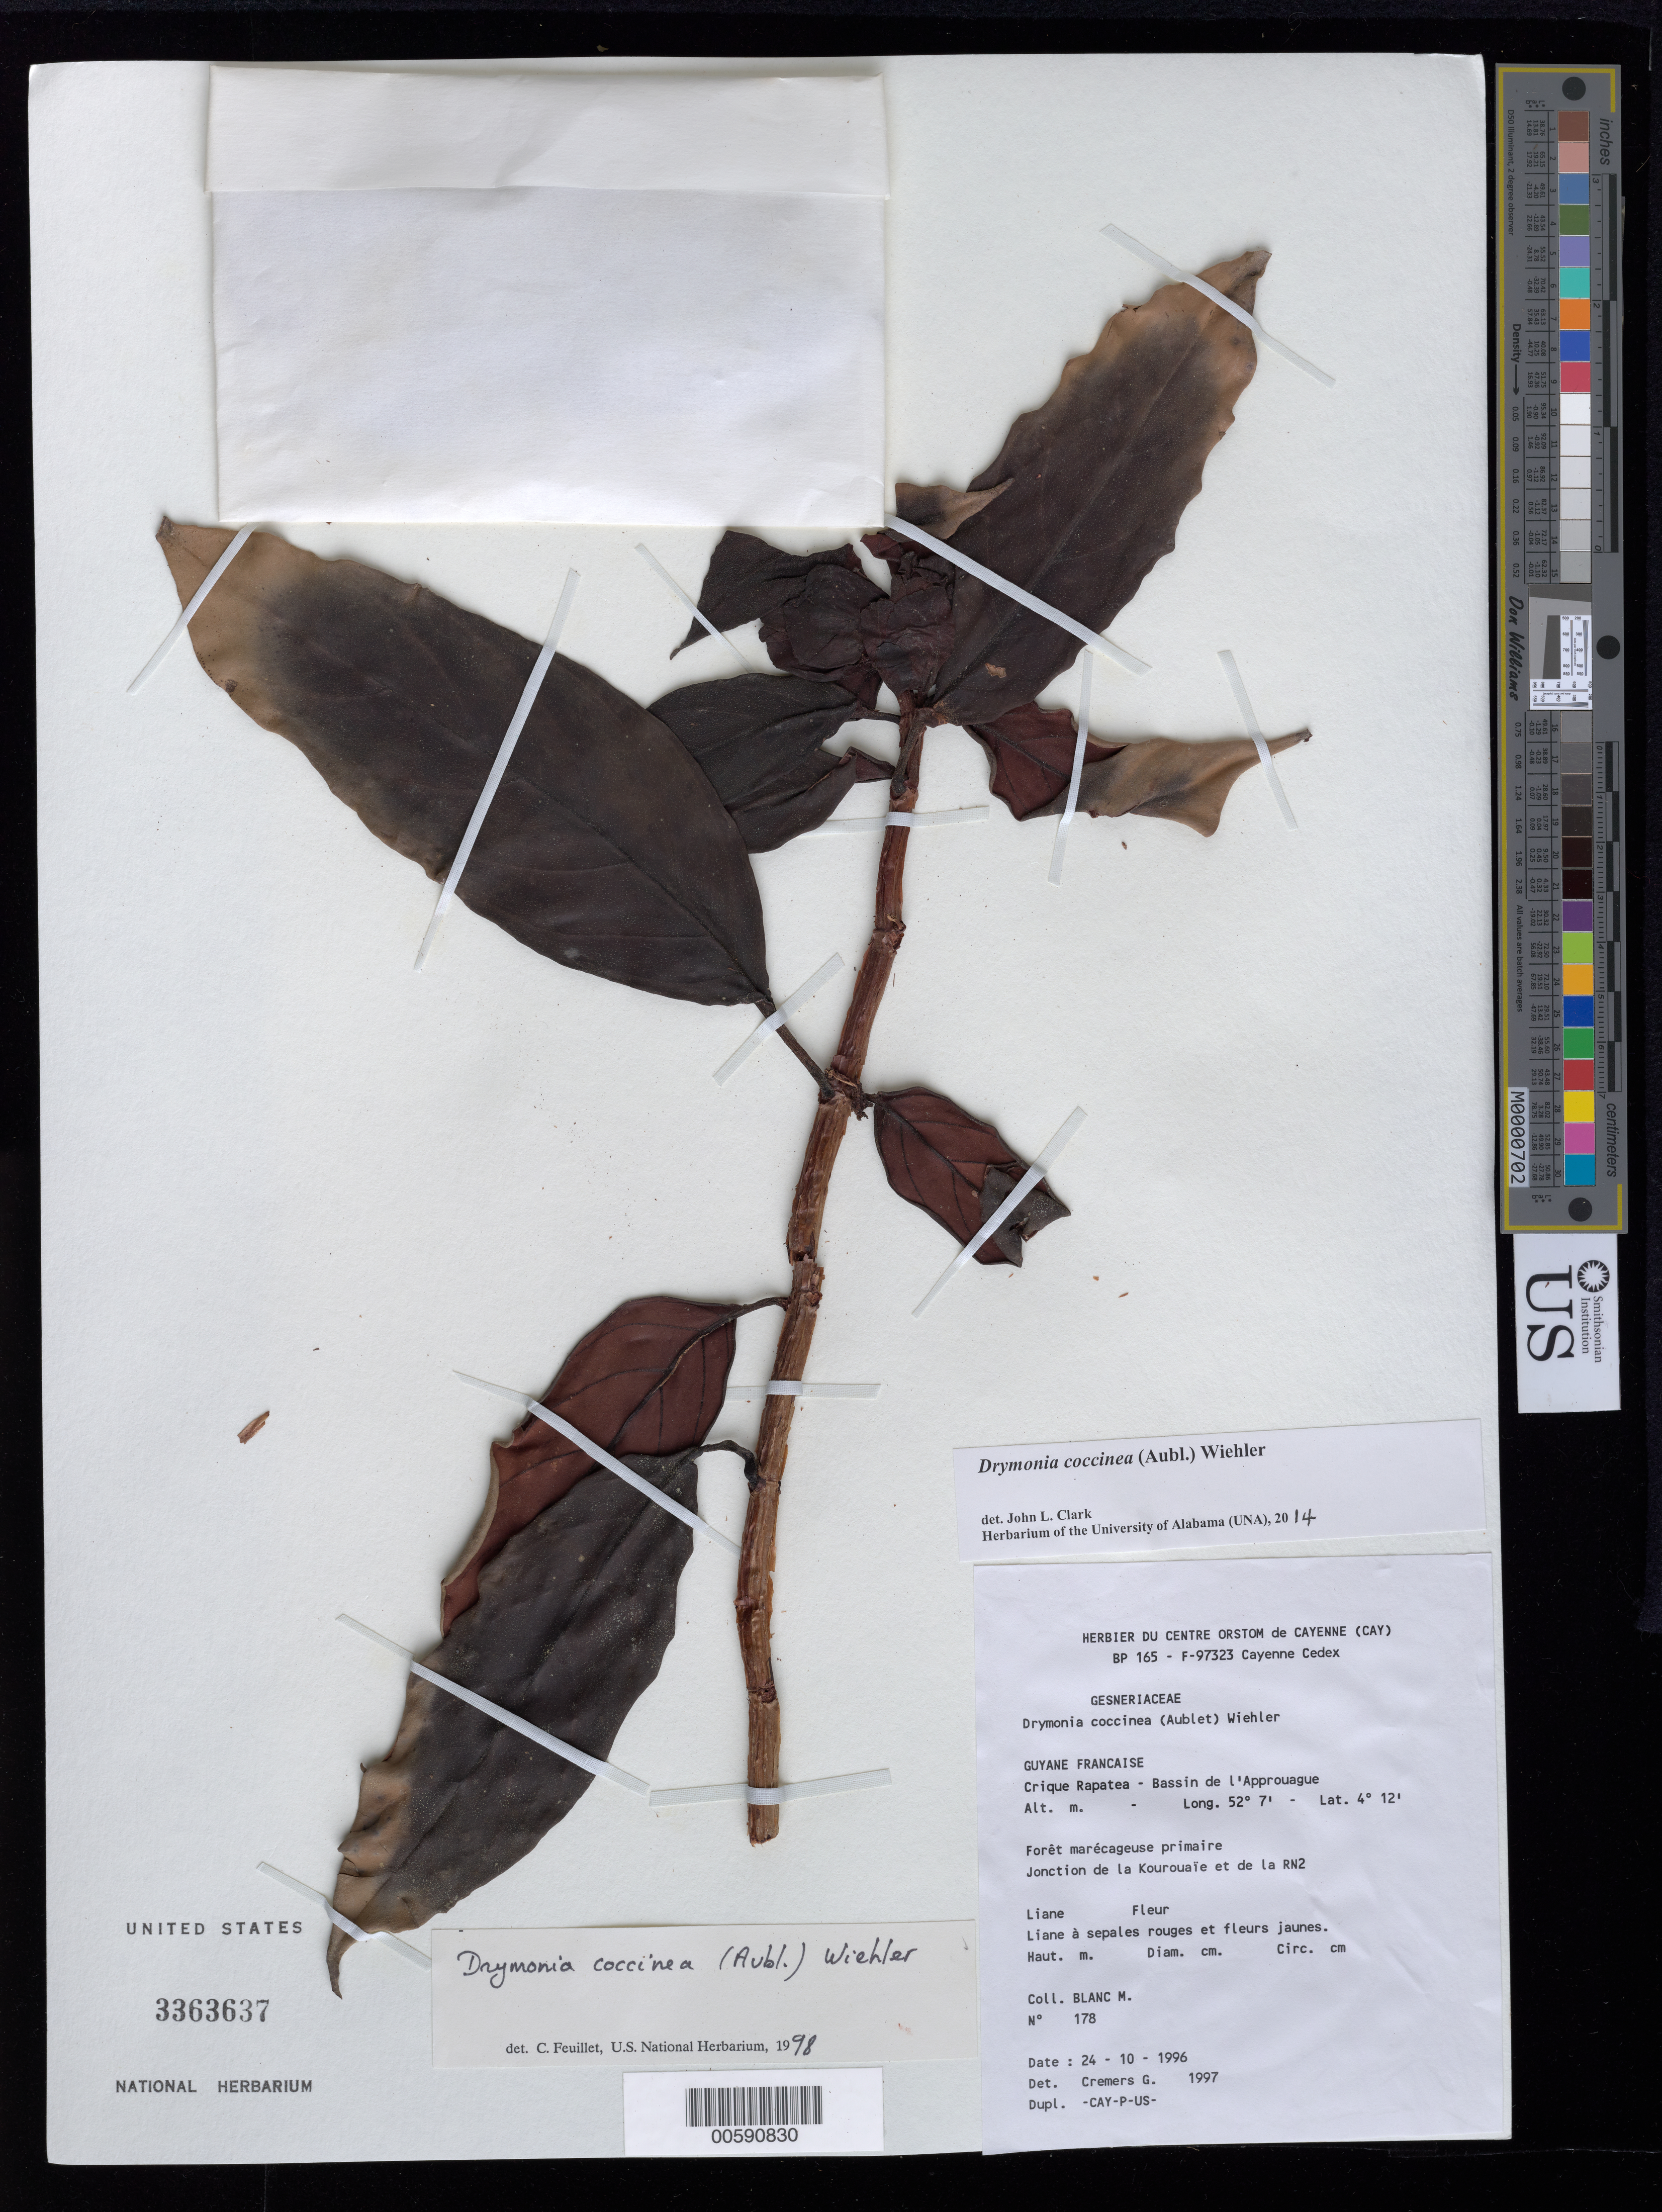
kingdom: Plantae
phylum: Tracheophyta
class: Magnoliopsida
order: Lamiales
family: Gesneriaceae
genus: Drymonia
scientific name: Drymonia coccinea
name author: (Aubl.) Wiehler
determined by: Skog, Laurence E.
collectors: M. Blanc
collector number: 178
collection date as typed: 24 Oct 1996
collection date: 1996-10-24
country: French Guiana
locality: Crique Rapatea, bassin de l'Approuague; jonction de la Kourouaïe et de la RN2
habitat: Forêt marécageuse primaire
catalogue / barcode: US 3363637